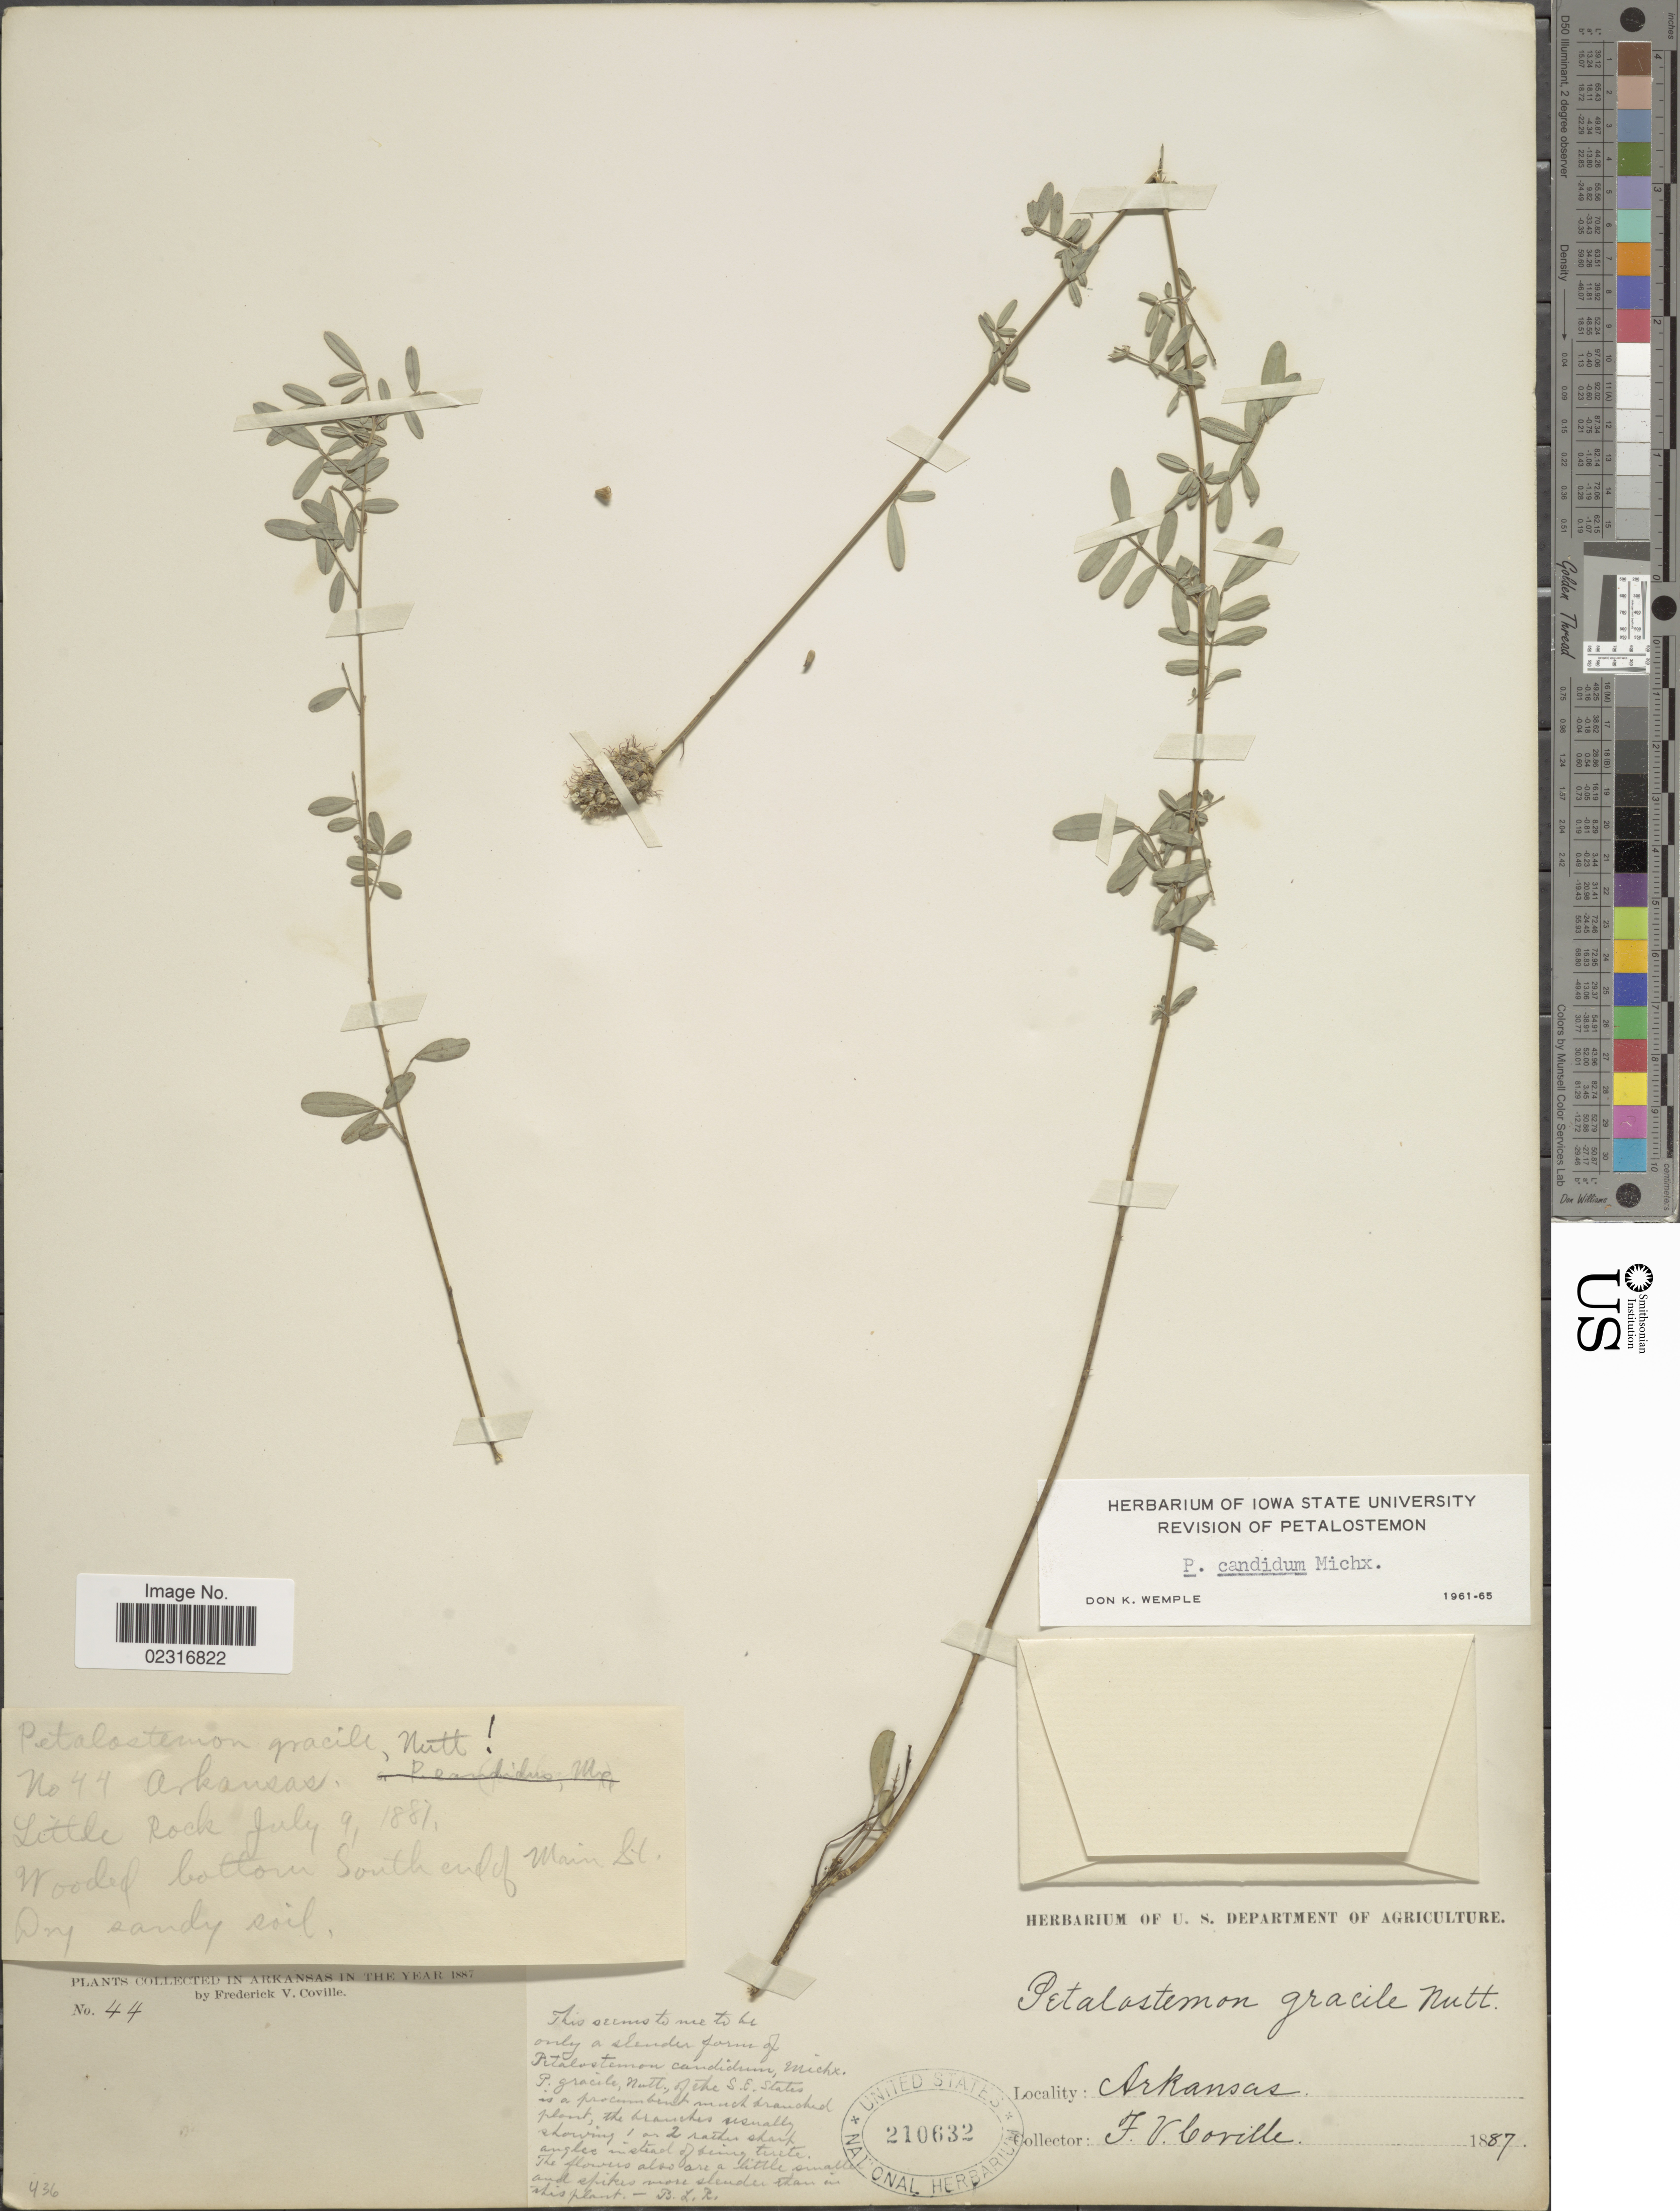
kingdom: Plantae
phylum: Tracheophyta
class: Magnoliopsida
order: Fabales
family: Fabaceae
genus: Dalea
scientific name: Dalea candida var. candida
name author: Michx. ex Willd.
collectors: F. V. Coville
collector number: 44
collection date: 1887-07-09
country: United States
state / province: Arkansas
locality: Little Rock. South end of Main St.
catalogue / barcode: US 210632